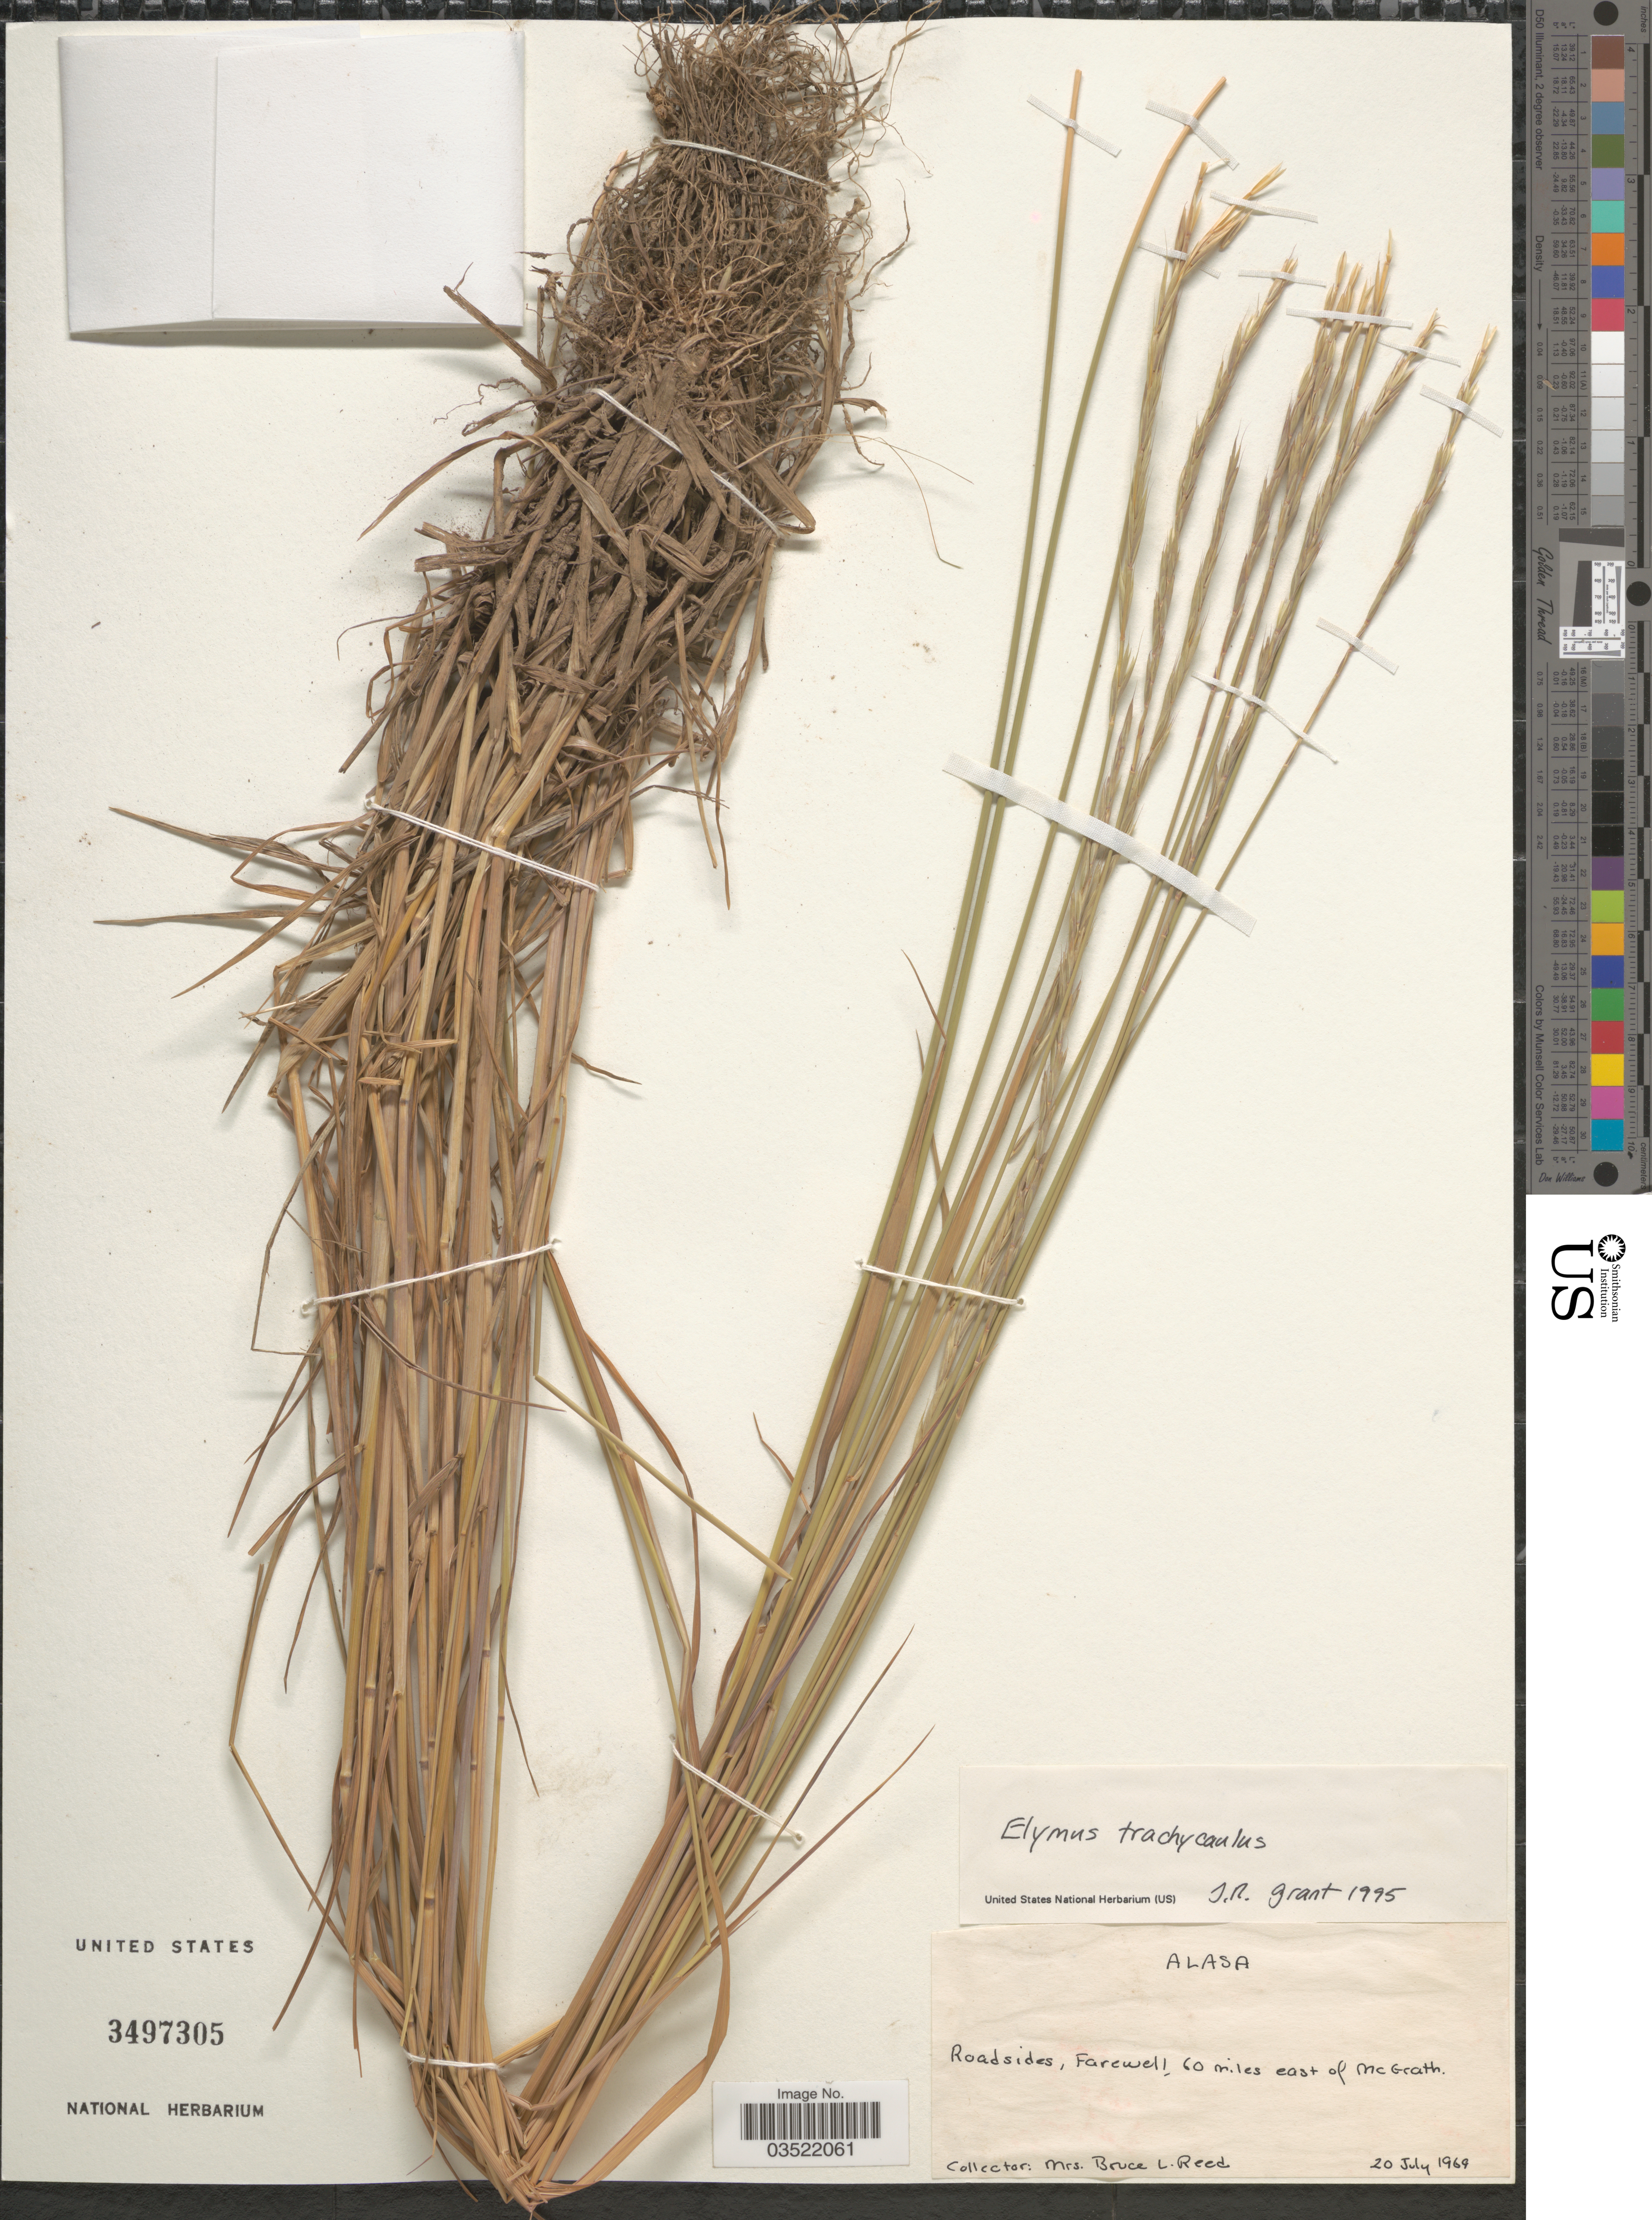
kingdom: Plantae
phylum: Tracheophyta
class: Liliopsida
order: Poales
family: Poaceae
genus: Elymus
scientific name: Elymus trachycaulus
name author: (Link) Gould ex Shinners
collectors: B. Reed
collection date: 1969-07-20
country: United States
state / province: Alaska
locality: Roadsides, Farewell, 60 miles east of McGrath.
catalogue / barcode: US 3497305